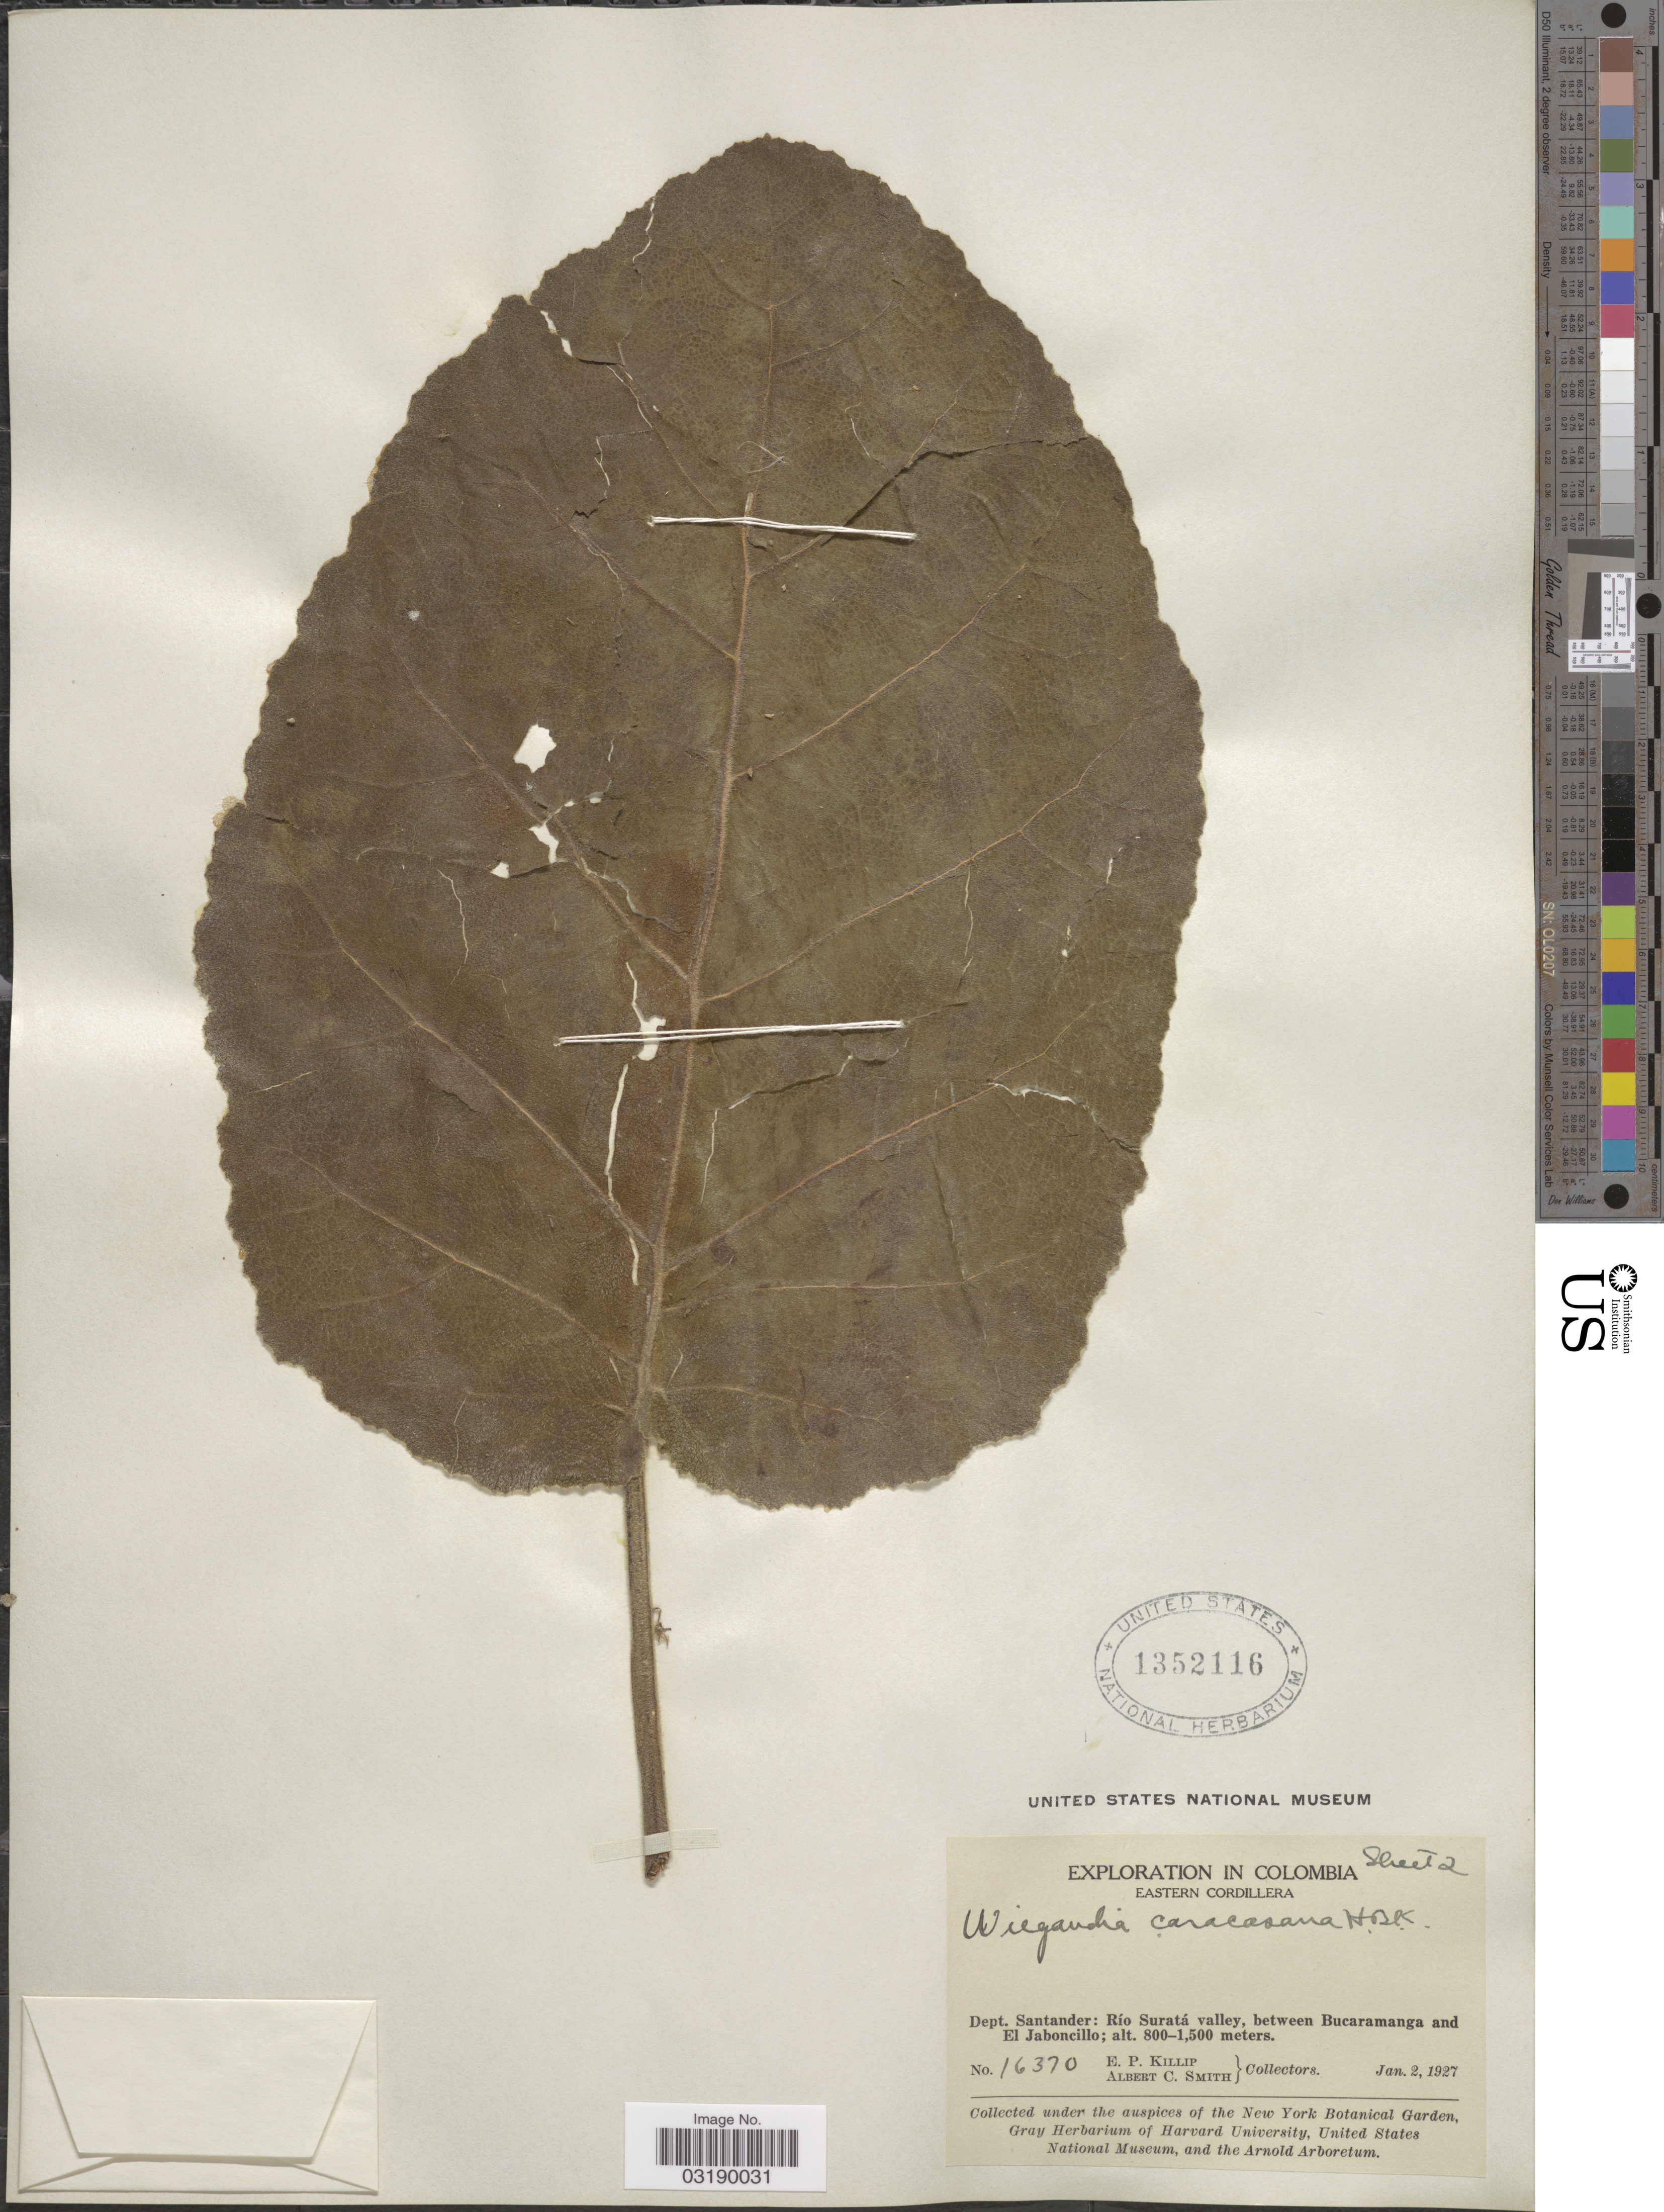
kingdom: Plantae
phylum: Tracheophyta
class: Magnoliopsida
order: Boraginales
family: Namaceae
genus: Wigandia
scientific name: Wigandia caracasana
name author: Kunth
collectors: E. P. Killip & A. C. Smith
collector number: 16370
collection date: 1927-01-02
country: Colombia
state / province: Santander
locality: Eastern Cordillera. Dept. Santander: Río Suratá valley, between Bucaramanga and El Jaboncillo.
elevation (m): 800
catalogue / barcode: US 1352116